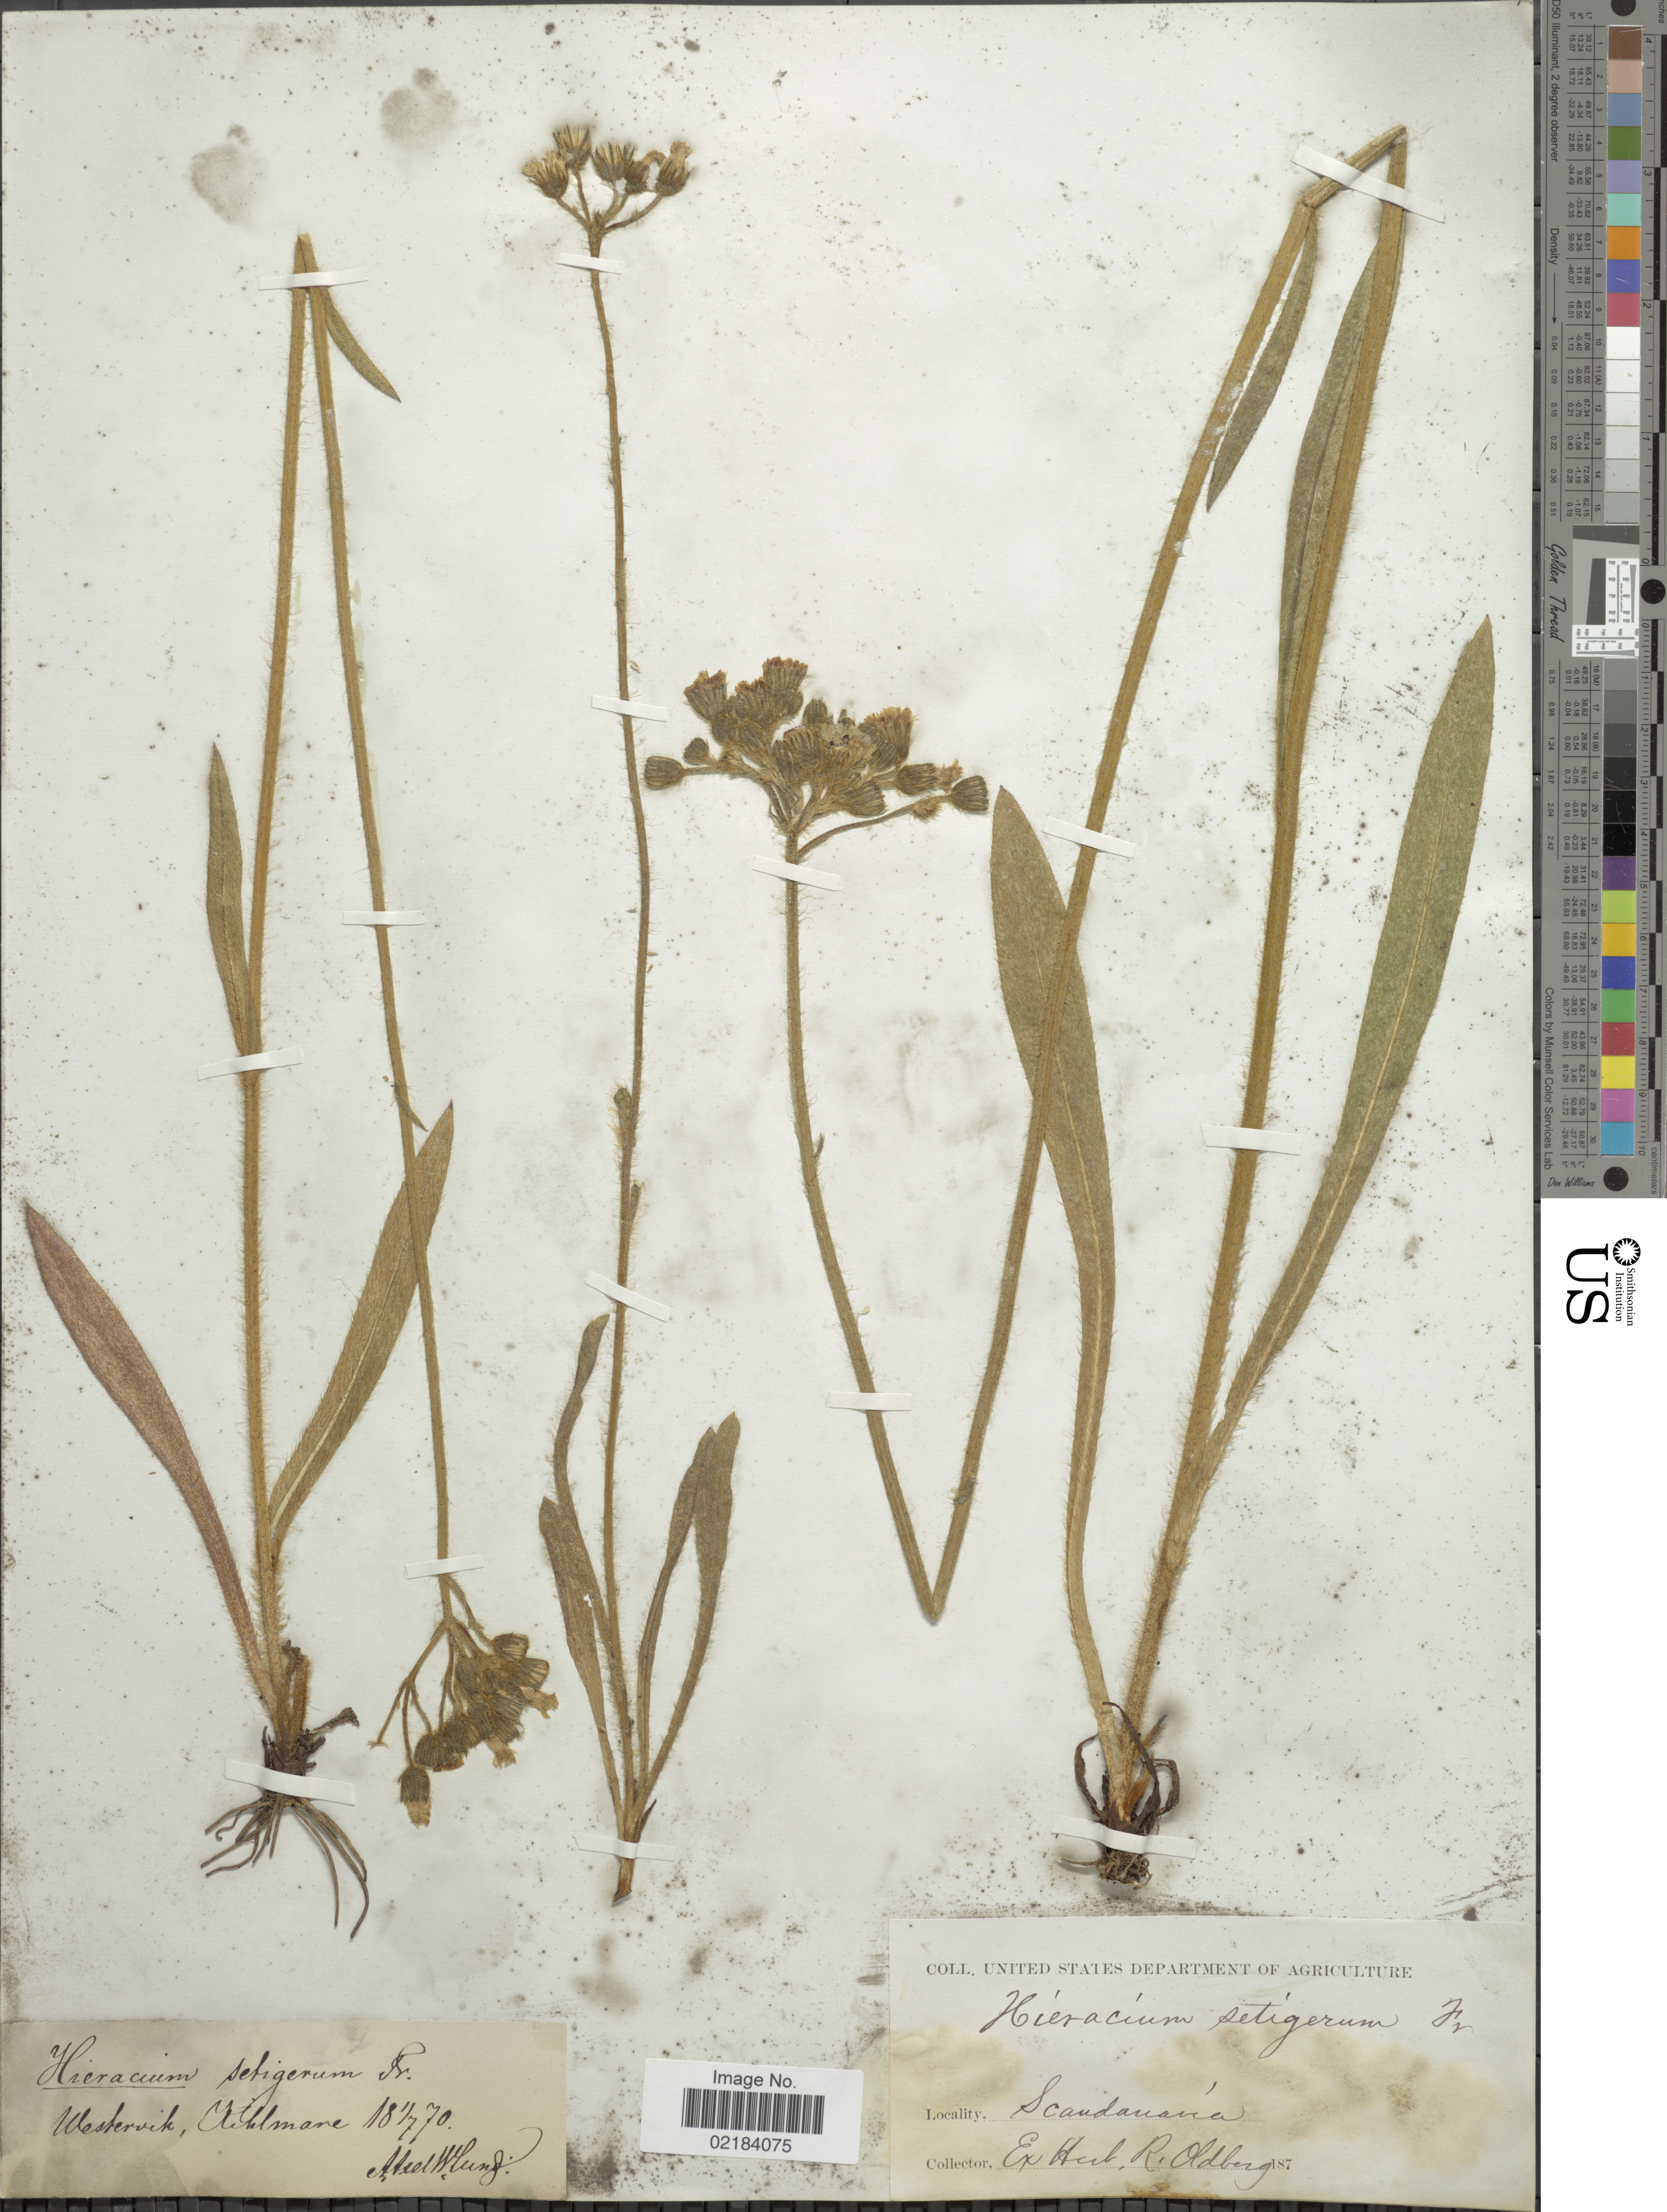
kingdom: Plantae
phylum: Tracheophyta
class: Magnoliopsida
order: Asterales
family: Asteraceae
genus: Pilosella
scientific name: Pilosella setifolia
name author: (Touton) S. Bräut. & Greuter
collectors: A. Lund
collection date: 1870-07-01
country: Sweden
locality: Westervik, Kahlmare, Scandanavia.